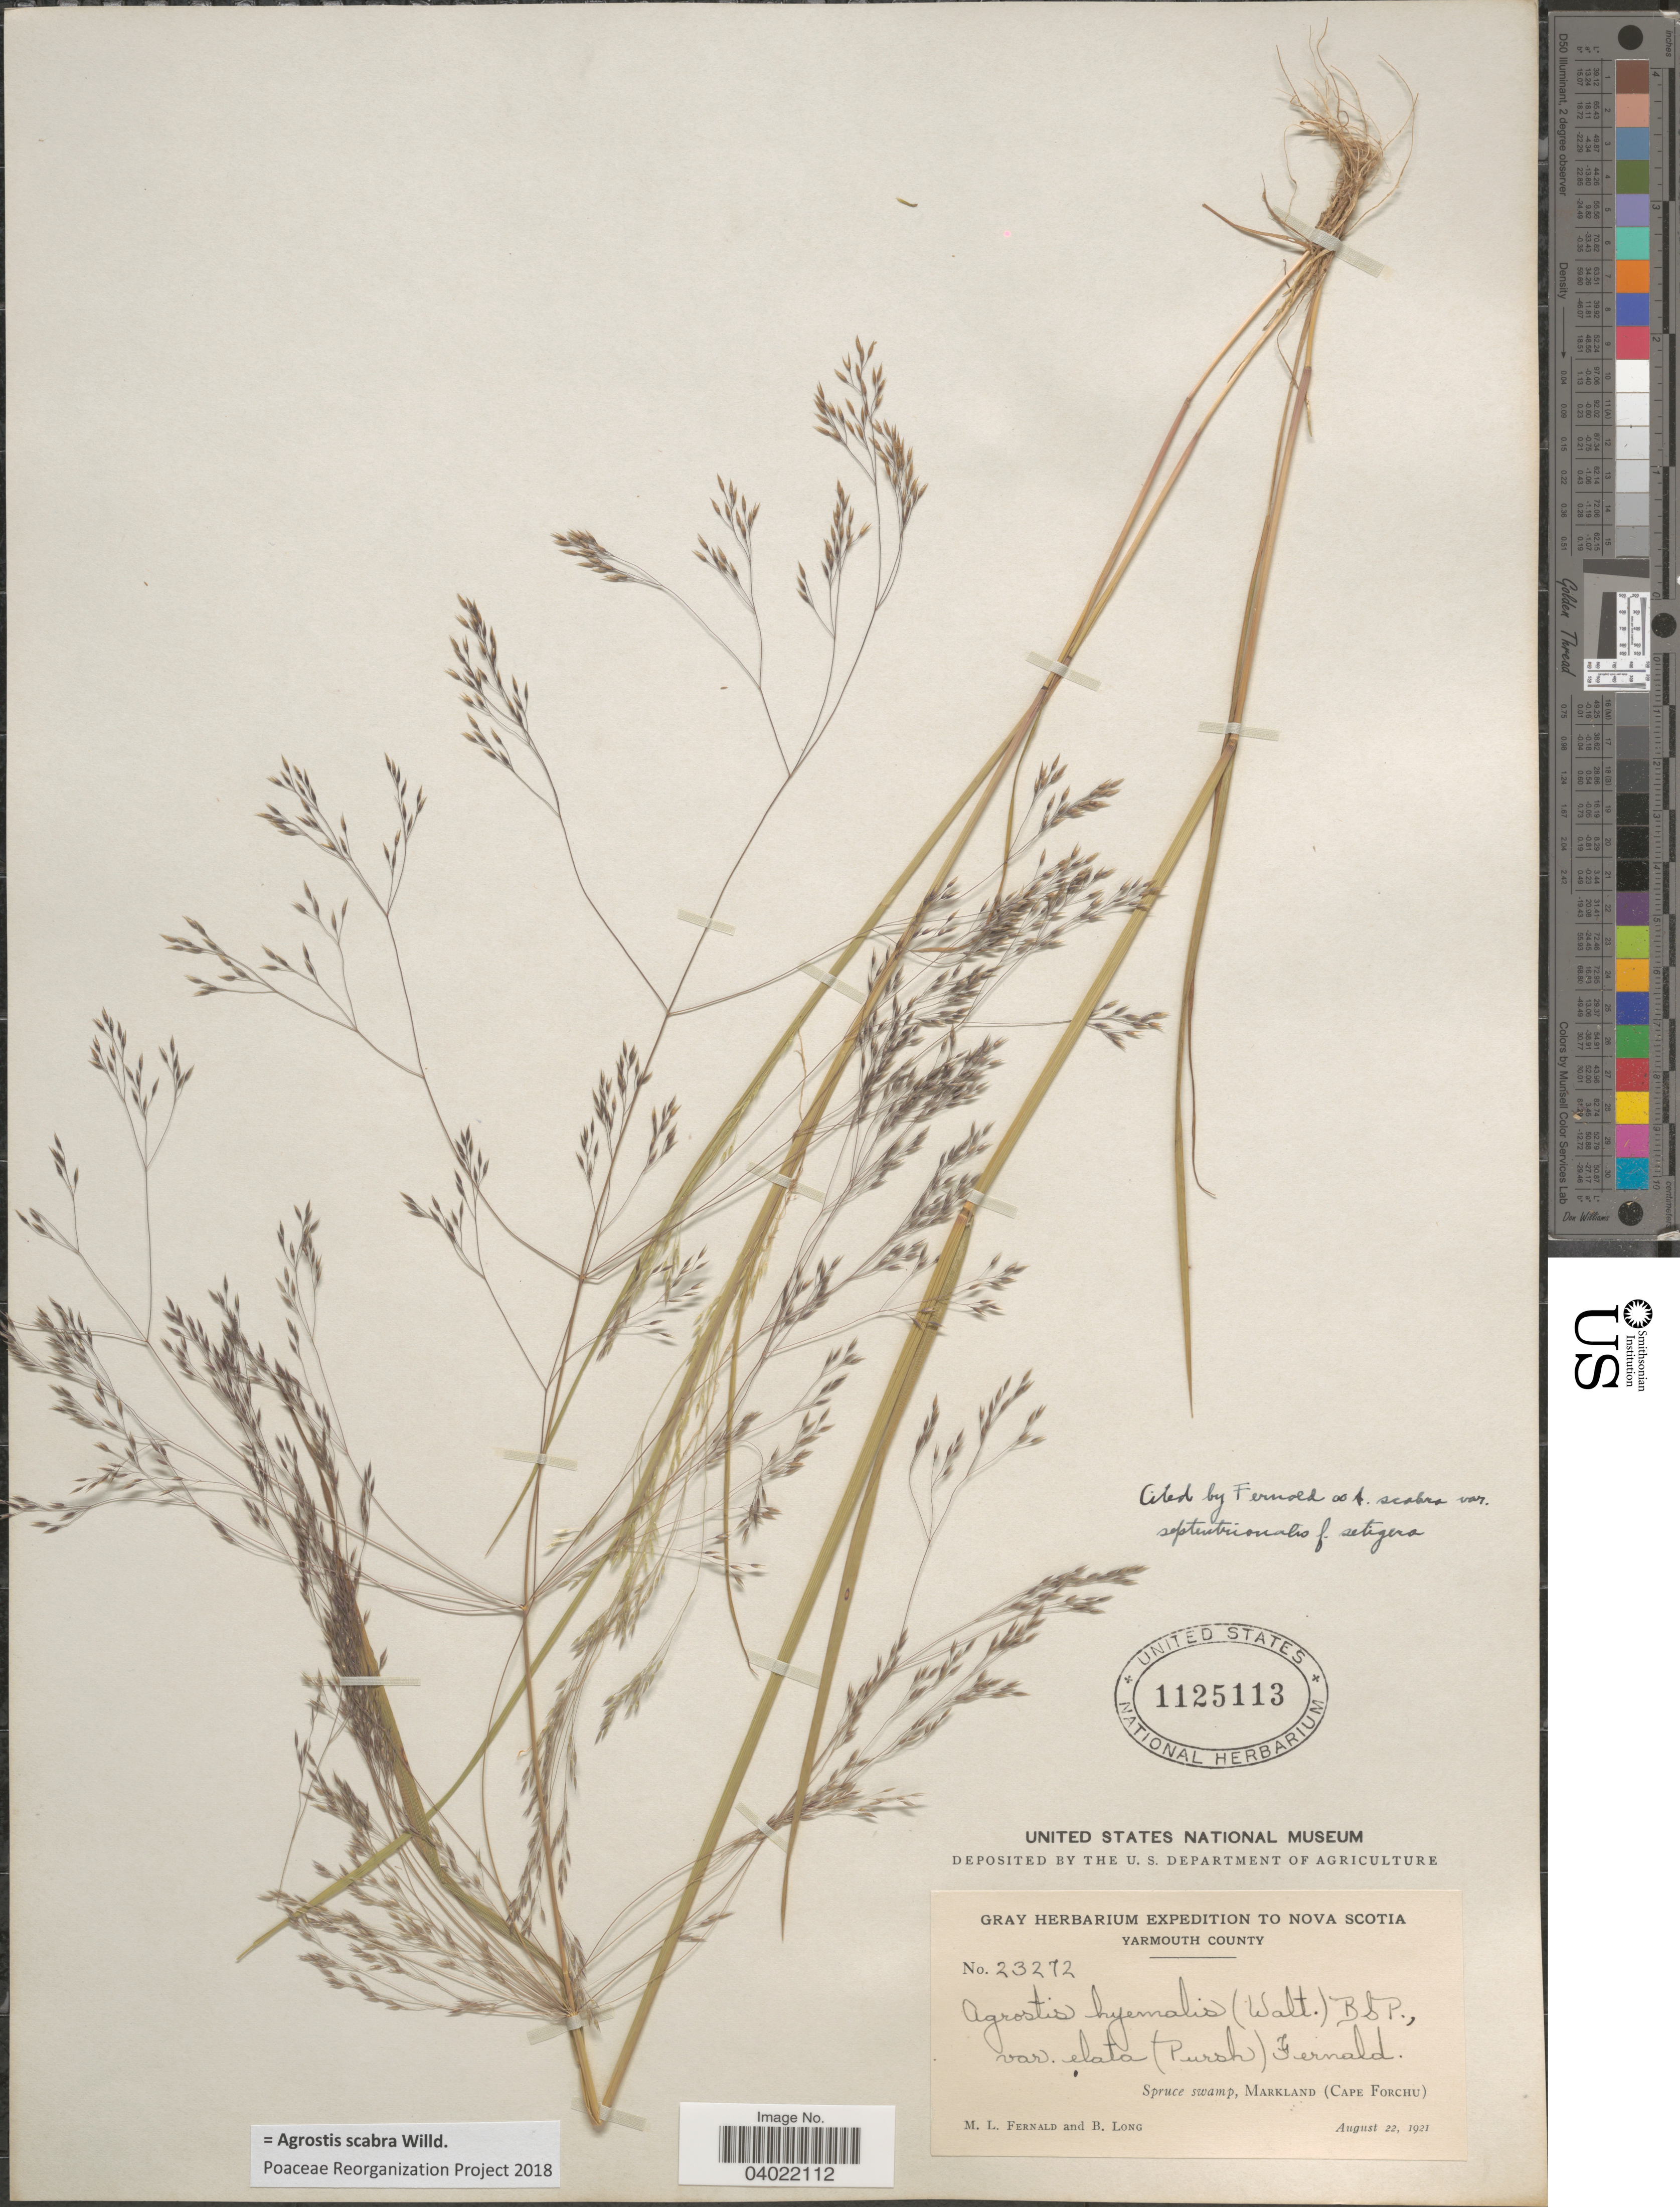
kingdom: Plantae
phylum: Tracheophyta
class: Liliopsida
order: Poales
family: Poaceae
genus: Agrostis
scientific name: Agrostis scabra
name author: Willd.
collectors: M. L. Fernald & B. Long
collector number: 23272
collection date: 1921-08-22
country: Canada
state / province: Nova Scotia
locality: Yarmouth County. Spruce swamp, markland (Cape Forchu).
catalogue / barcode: US 1125113